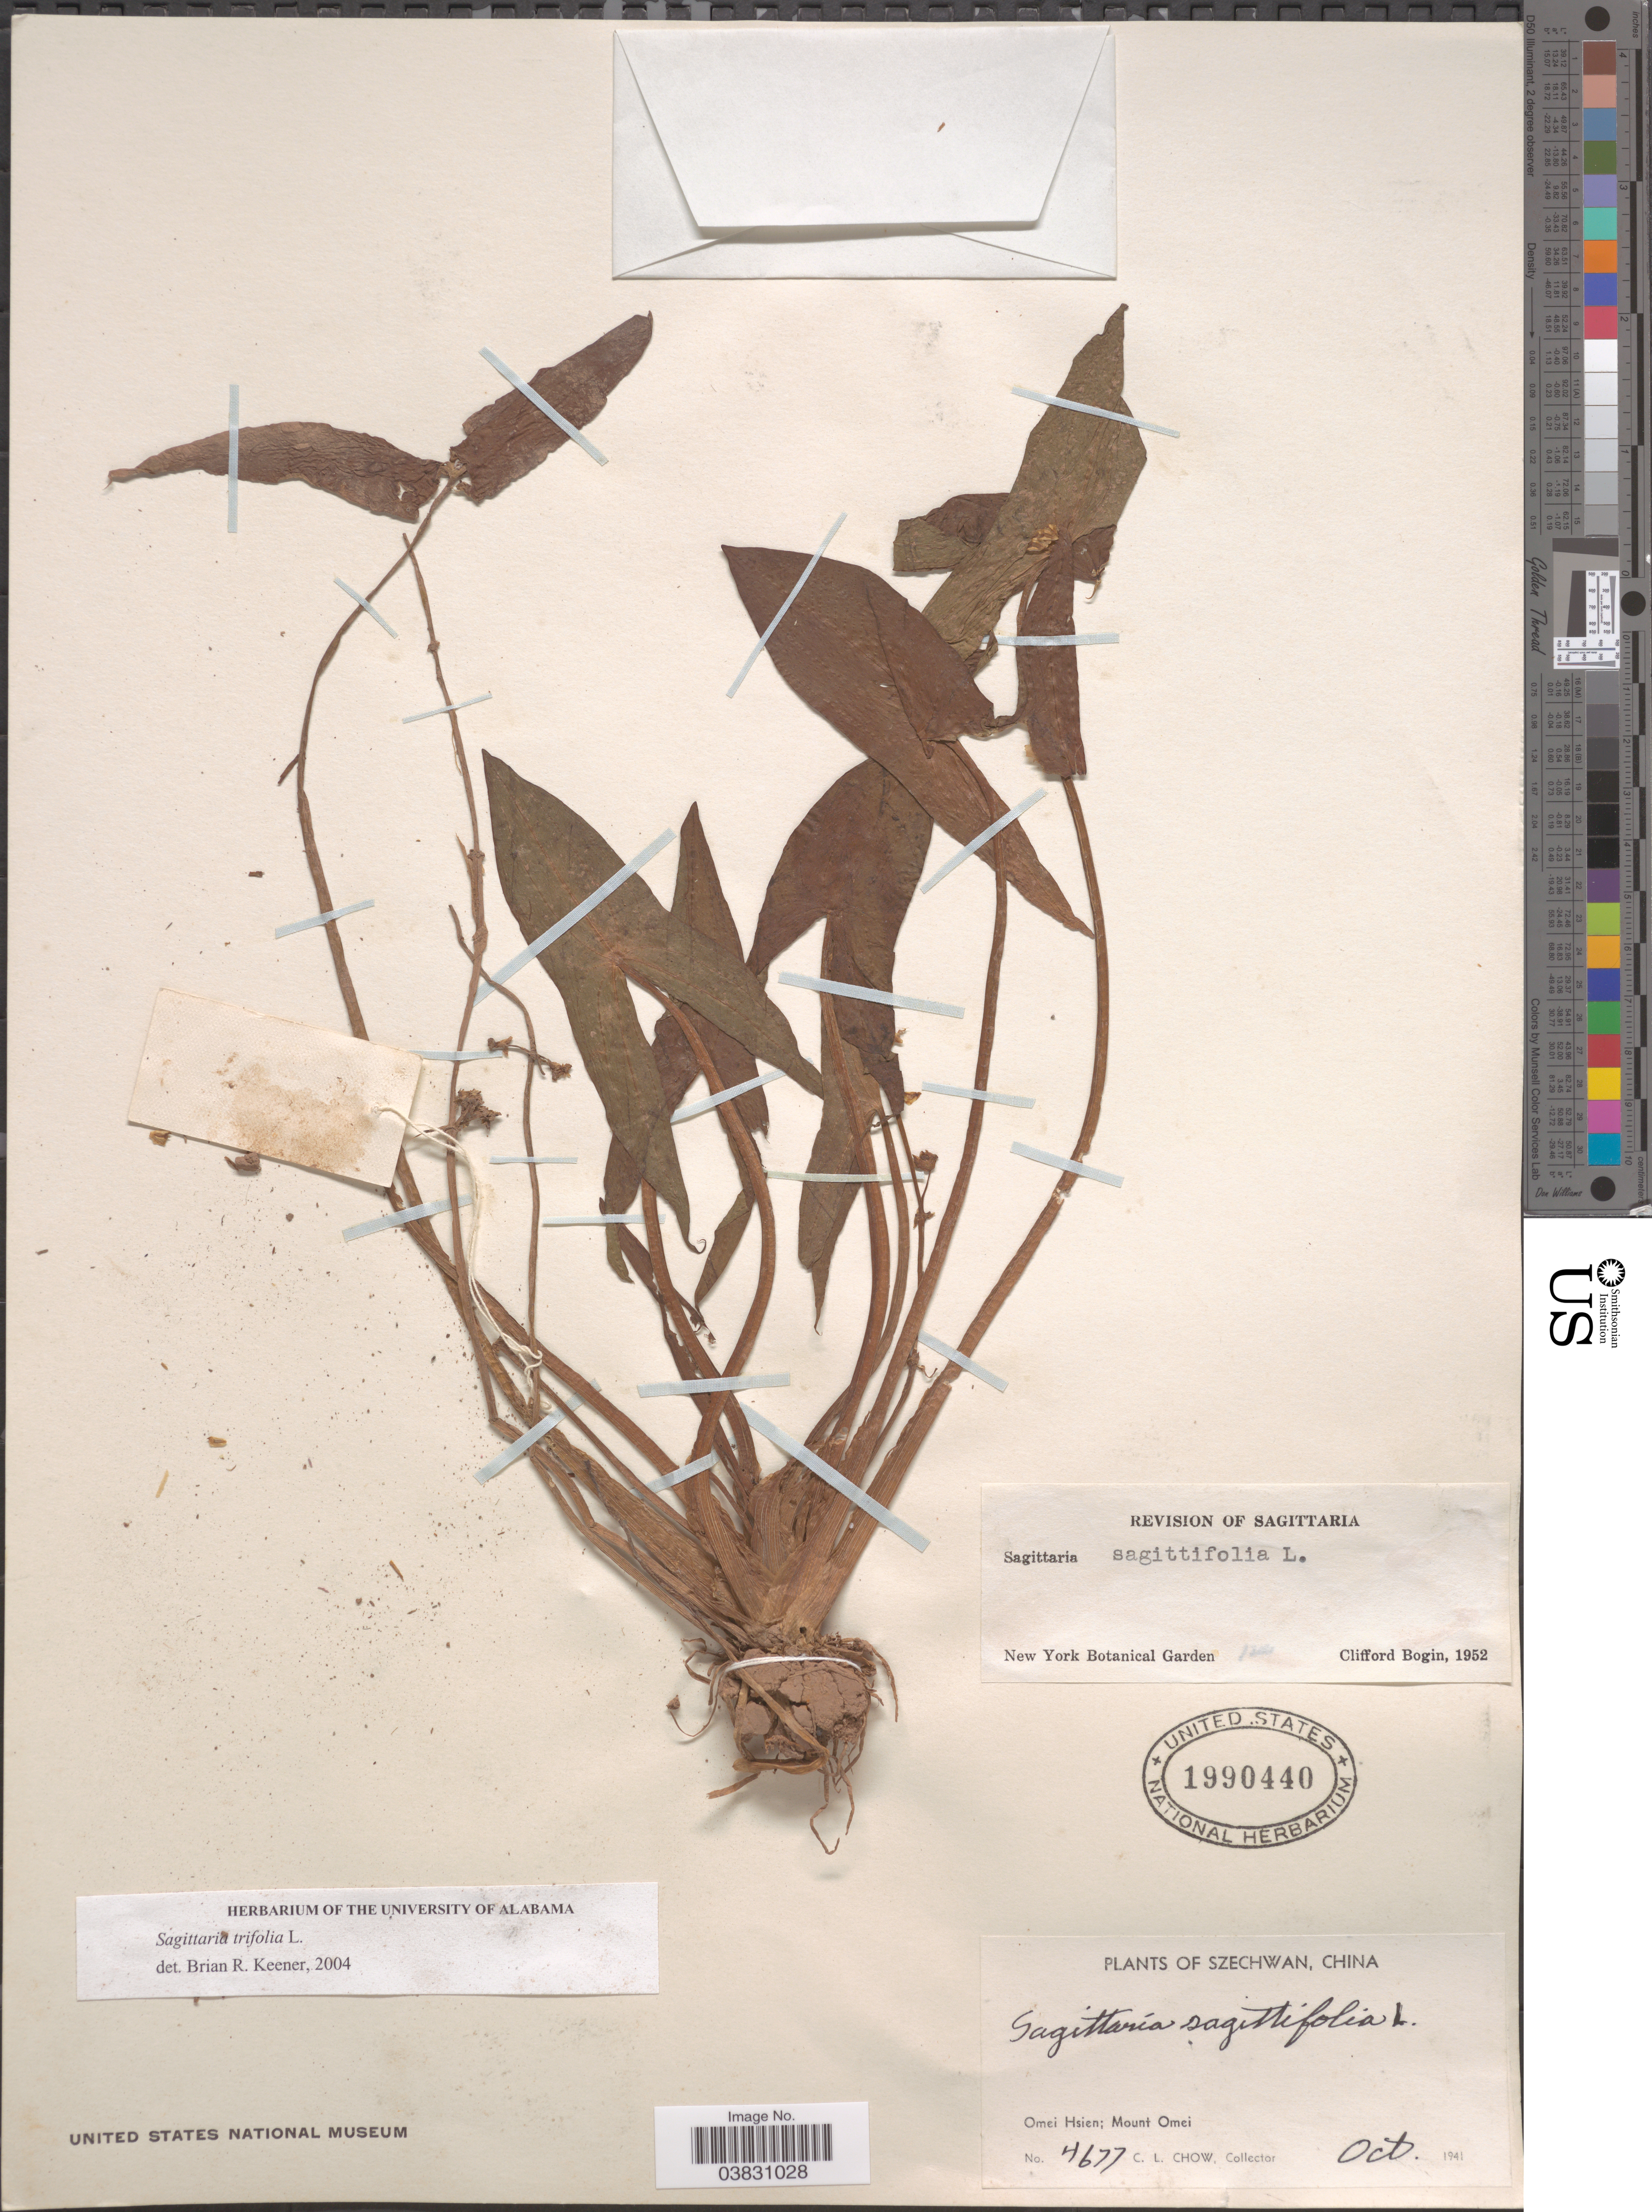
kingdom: Plantae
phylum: Tracheophyta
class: Liliopsida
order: Alismatales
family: Alismataceae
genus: Sagittaria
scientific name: Sagittaria trifolia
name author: L.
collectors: C. Chow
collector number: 4677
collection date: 1941-10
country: China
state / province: Sichuan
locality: Szechwan. Omei Hsien; Mount Omei.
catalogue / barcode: US 1990440